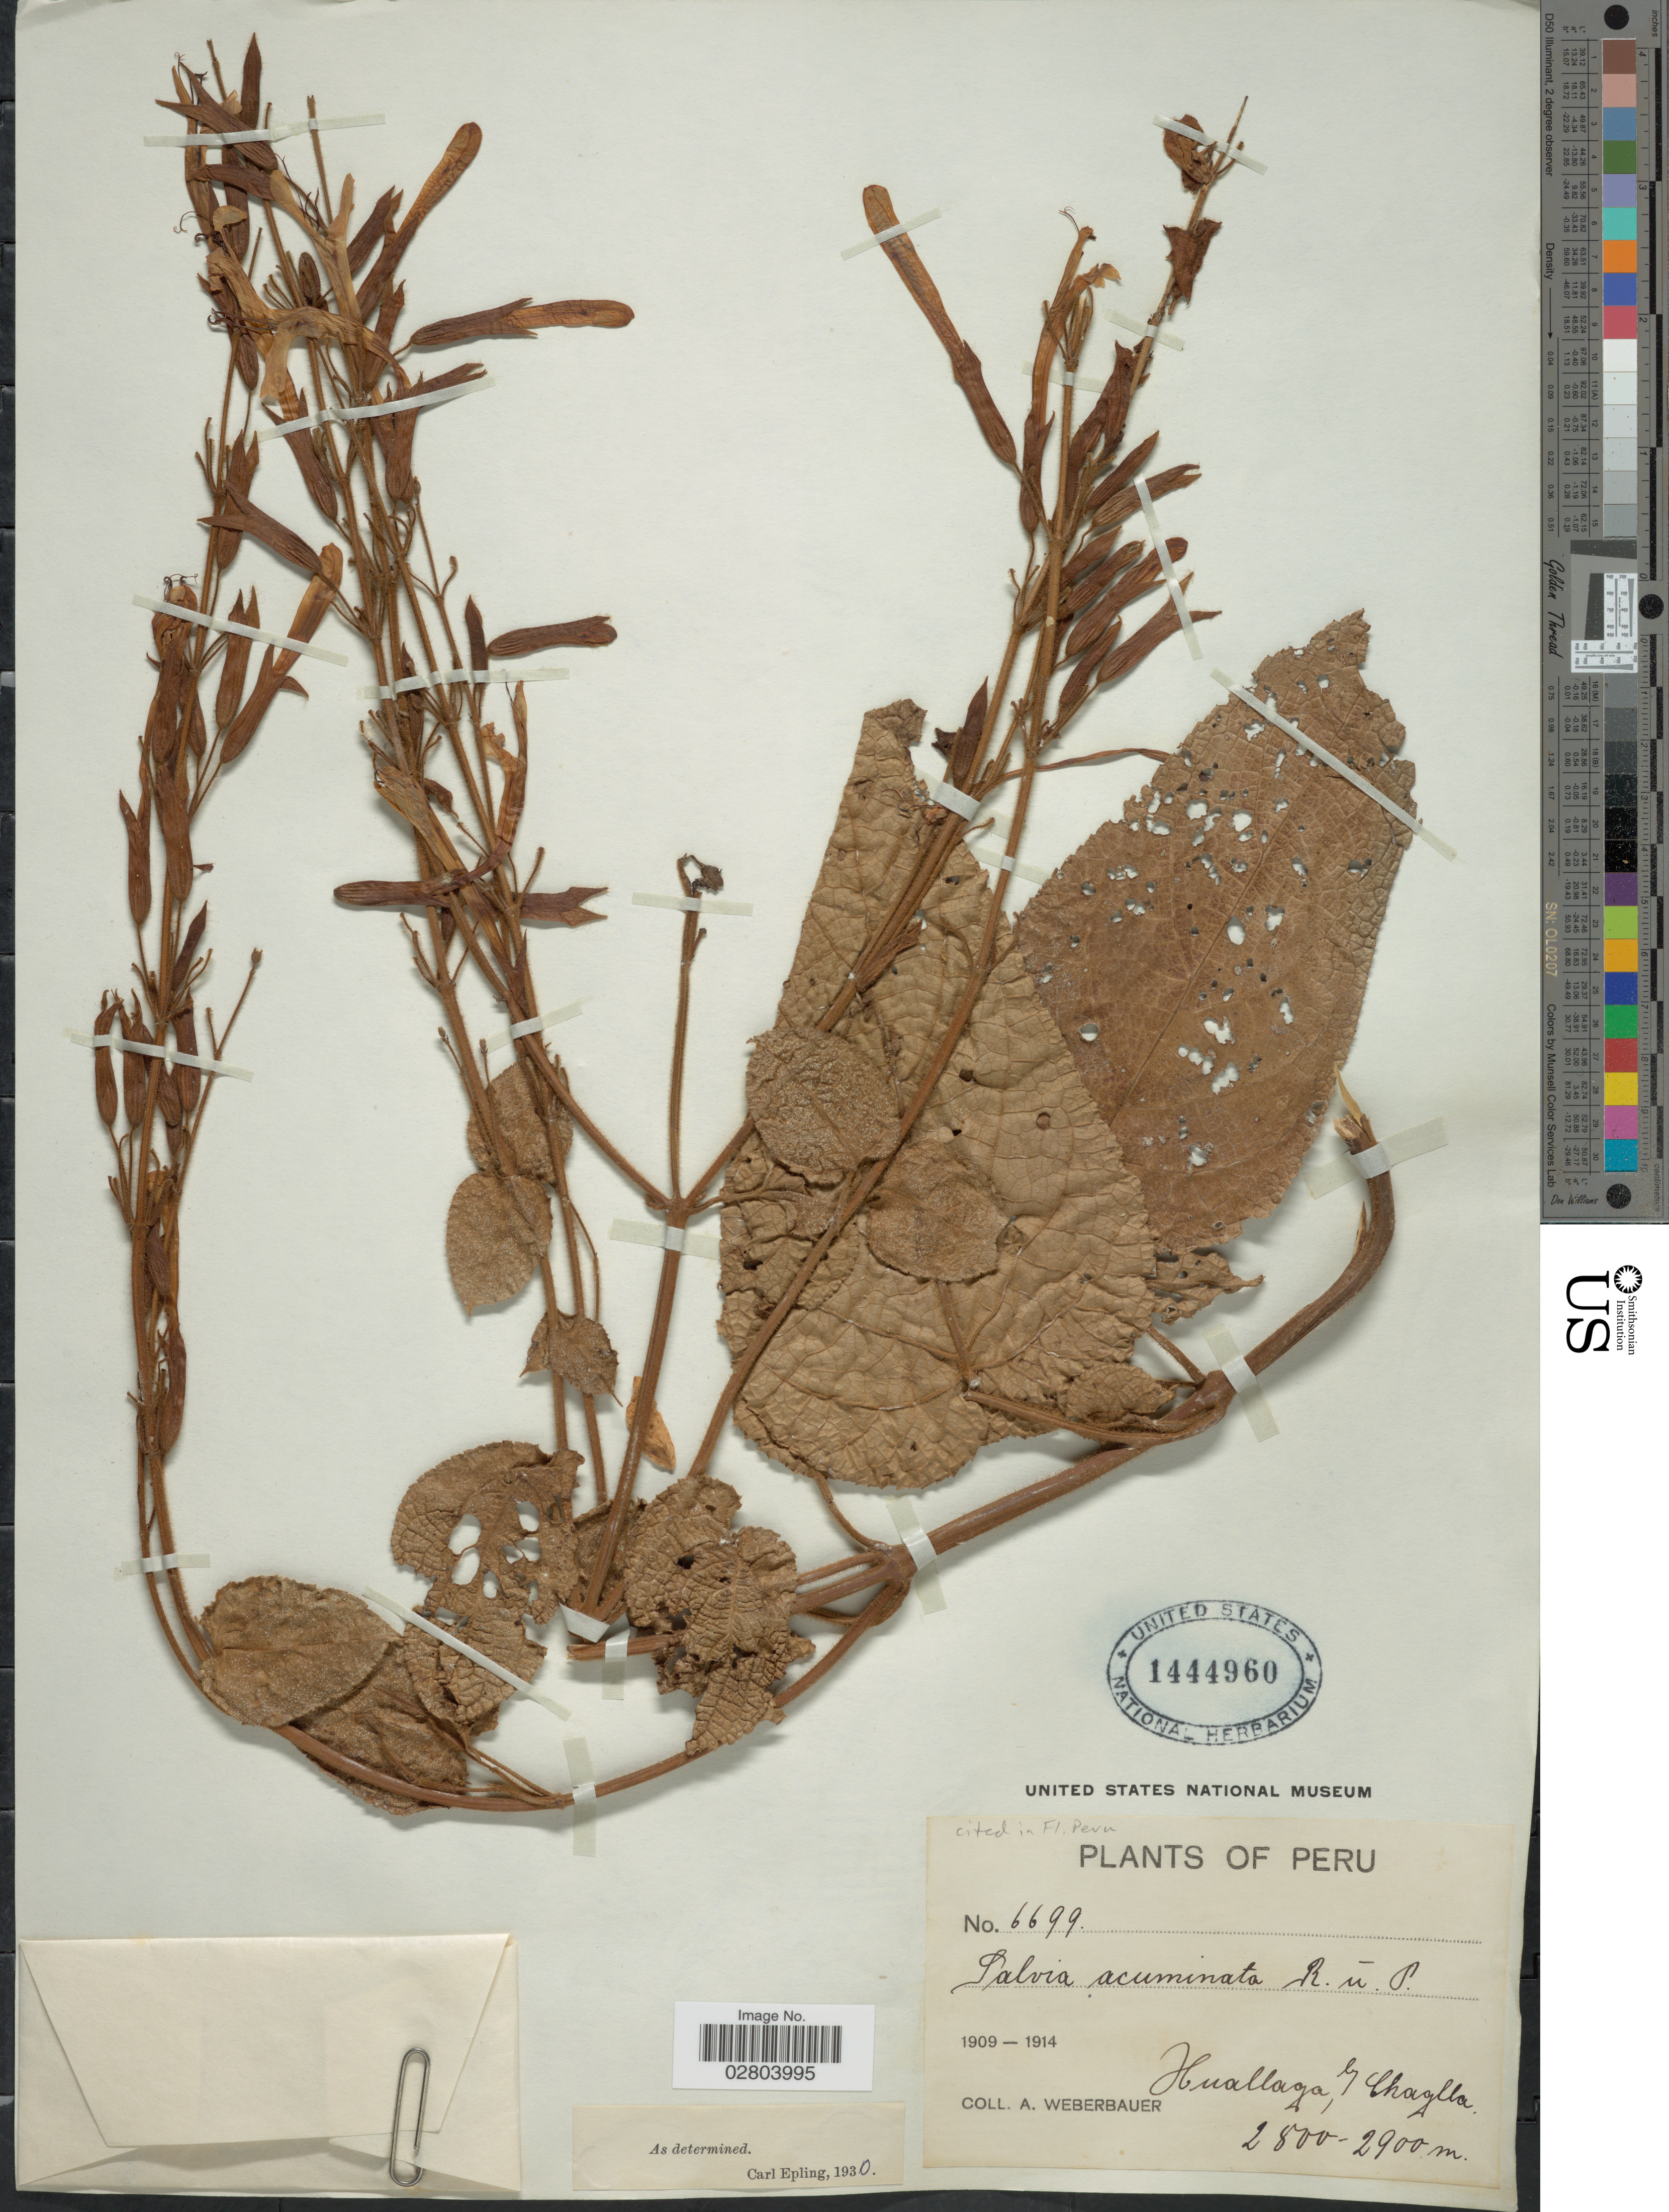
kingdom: Plantae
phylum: Tracheophyta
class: Magnoliopsida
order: Lamiales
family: Lamiaceae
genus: Salvia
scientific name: Salvia acuminata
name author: Ruiz & Pav.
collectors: A. Weberbauer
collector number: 6699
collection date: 1909/1914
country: Peru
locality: Huallaga, by Chaglla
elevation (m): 2800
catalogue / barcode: US 1444960